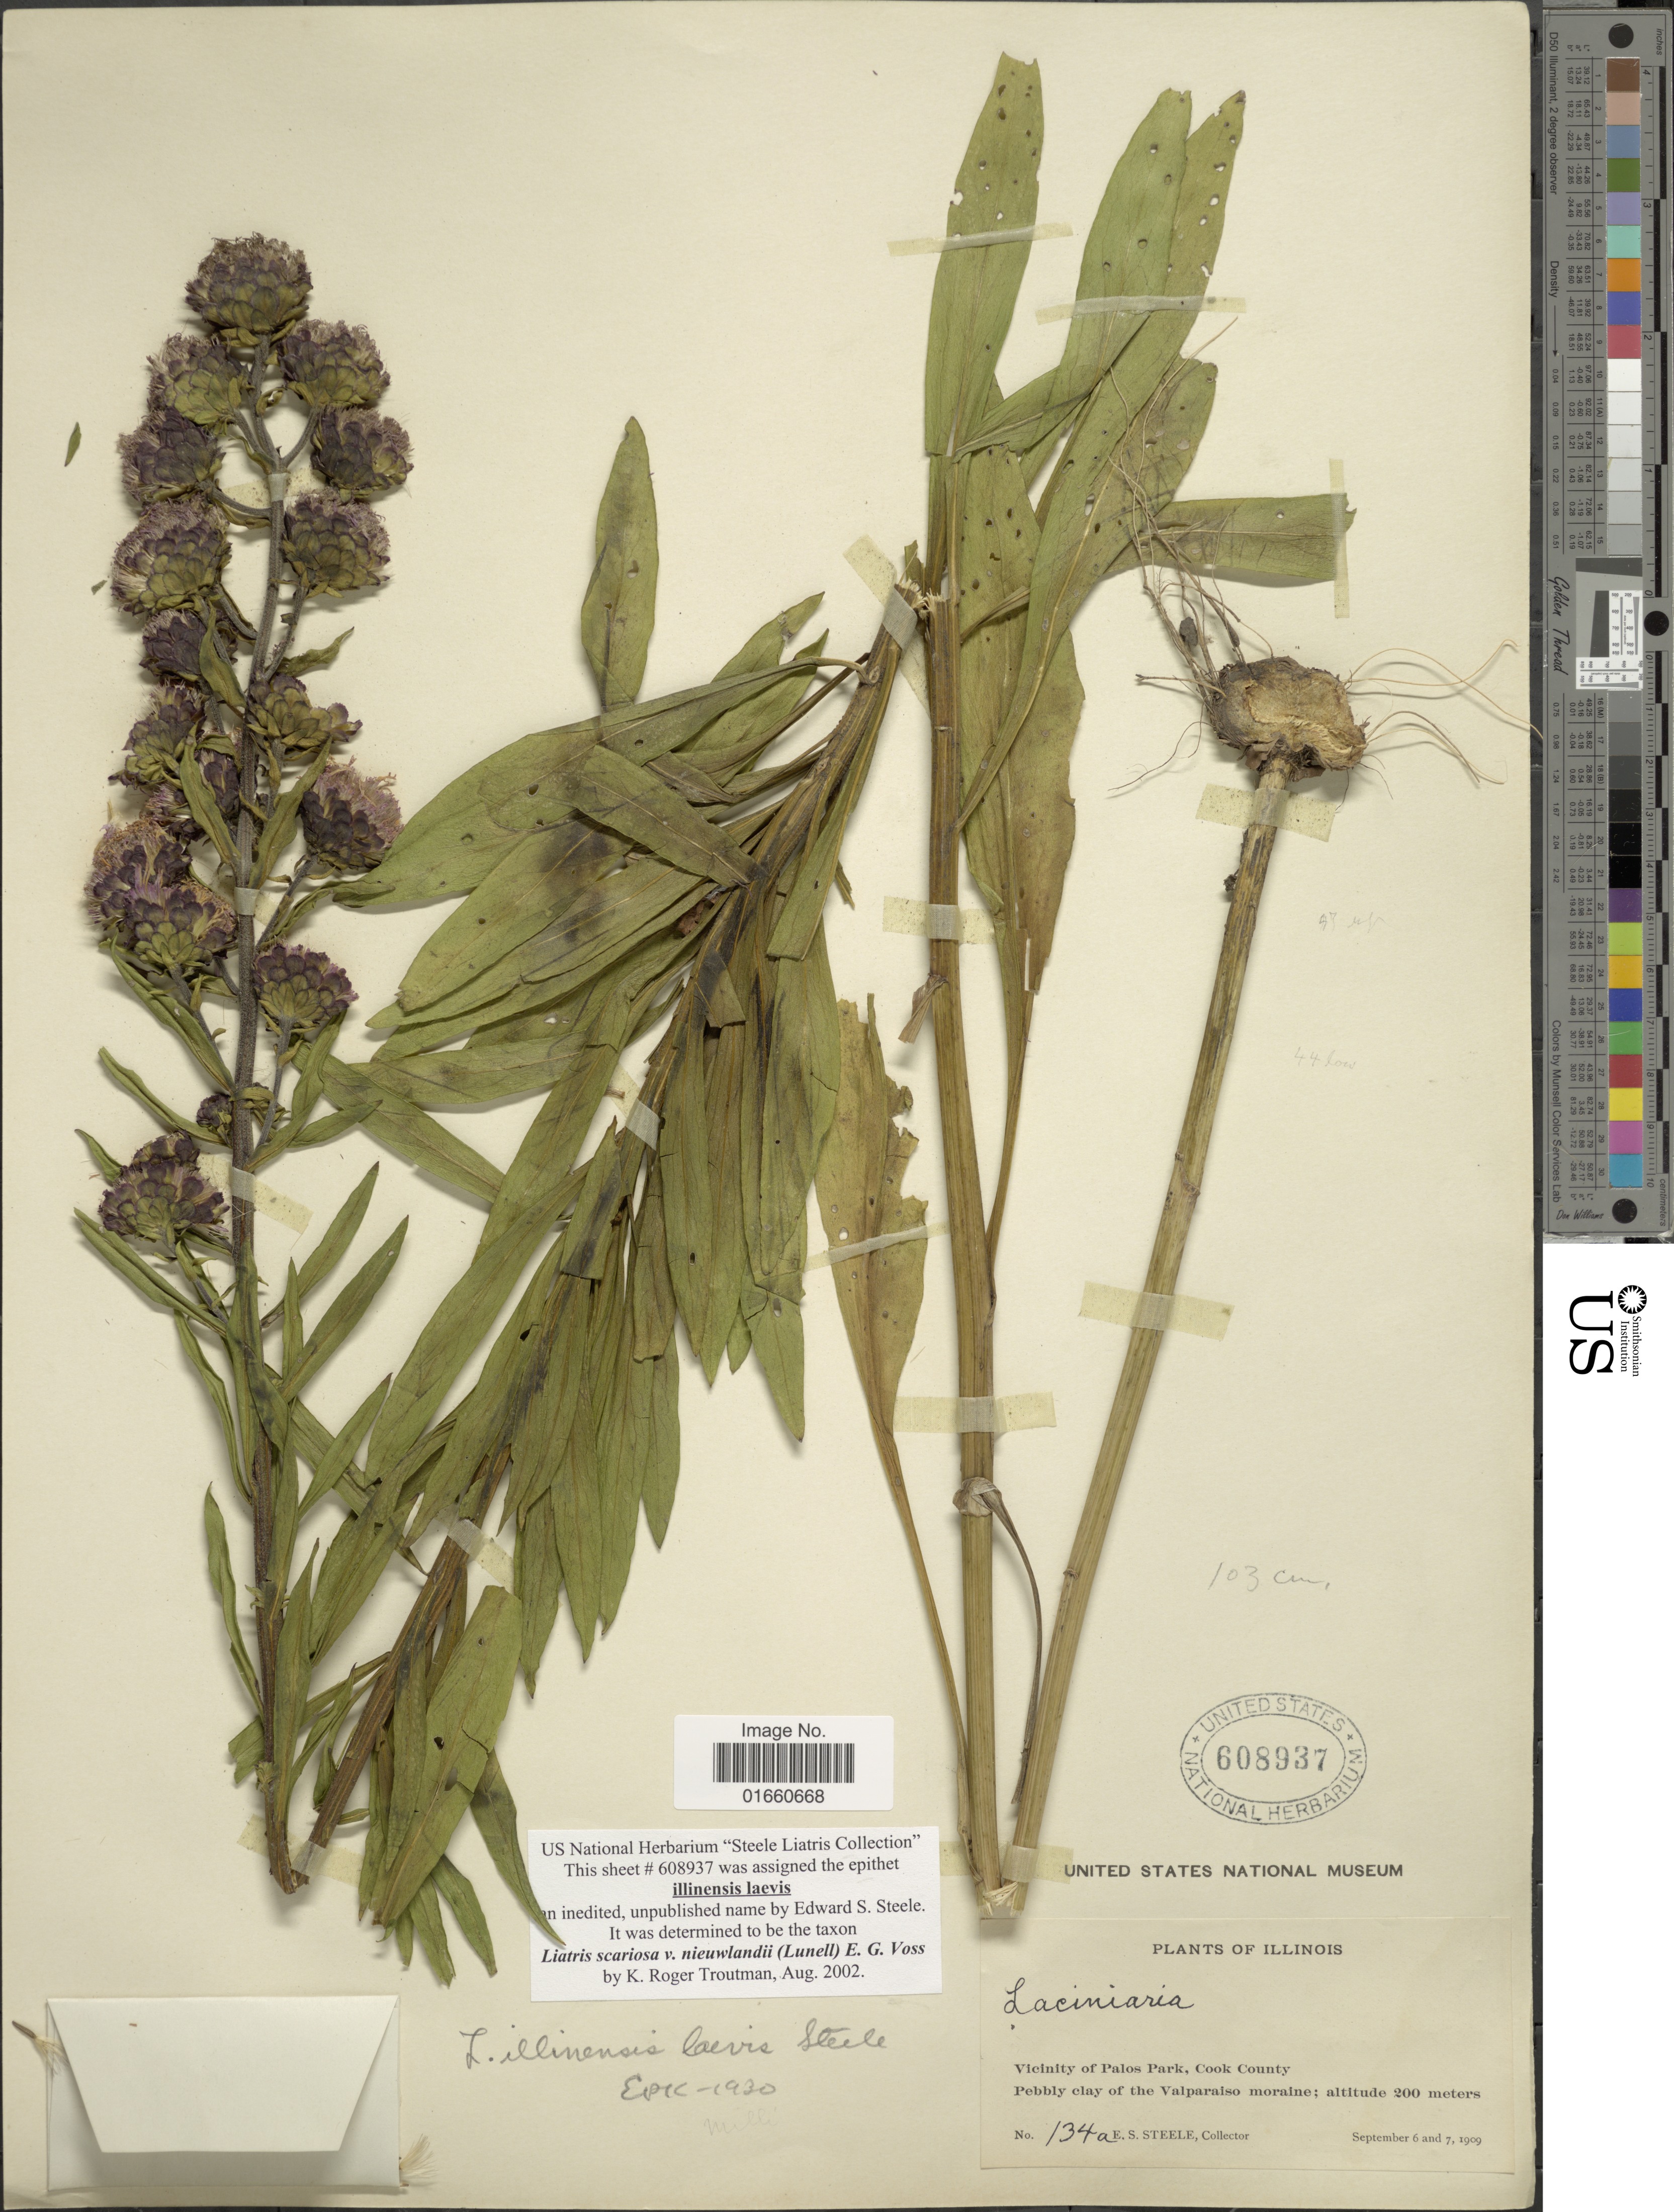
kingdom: Plantae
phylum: Tracheophyta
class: Magnoliopsida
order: Asterales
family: Asteraceae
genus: Liatris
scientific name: Liatris scariosa var. nieuwlandii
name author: (Lunell) E.G. Voss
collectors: E. Steele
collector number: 134a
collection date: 1909-09-06/1909-09-07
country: United States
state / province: Illinois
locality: Vicinity of Palos Park, Cook County, Pebbly clay of the Valparaiso moraine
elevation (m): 200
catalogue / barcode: US 608937